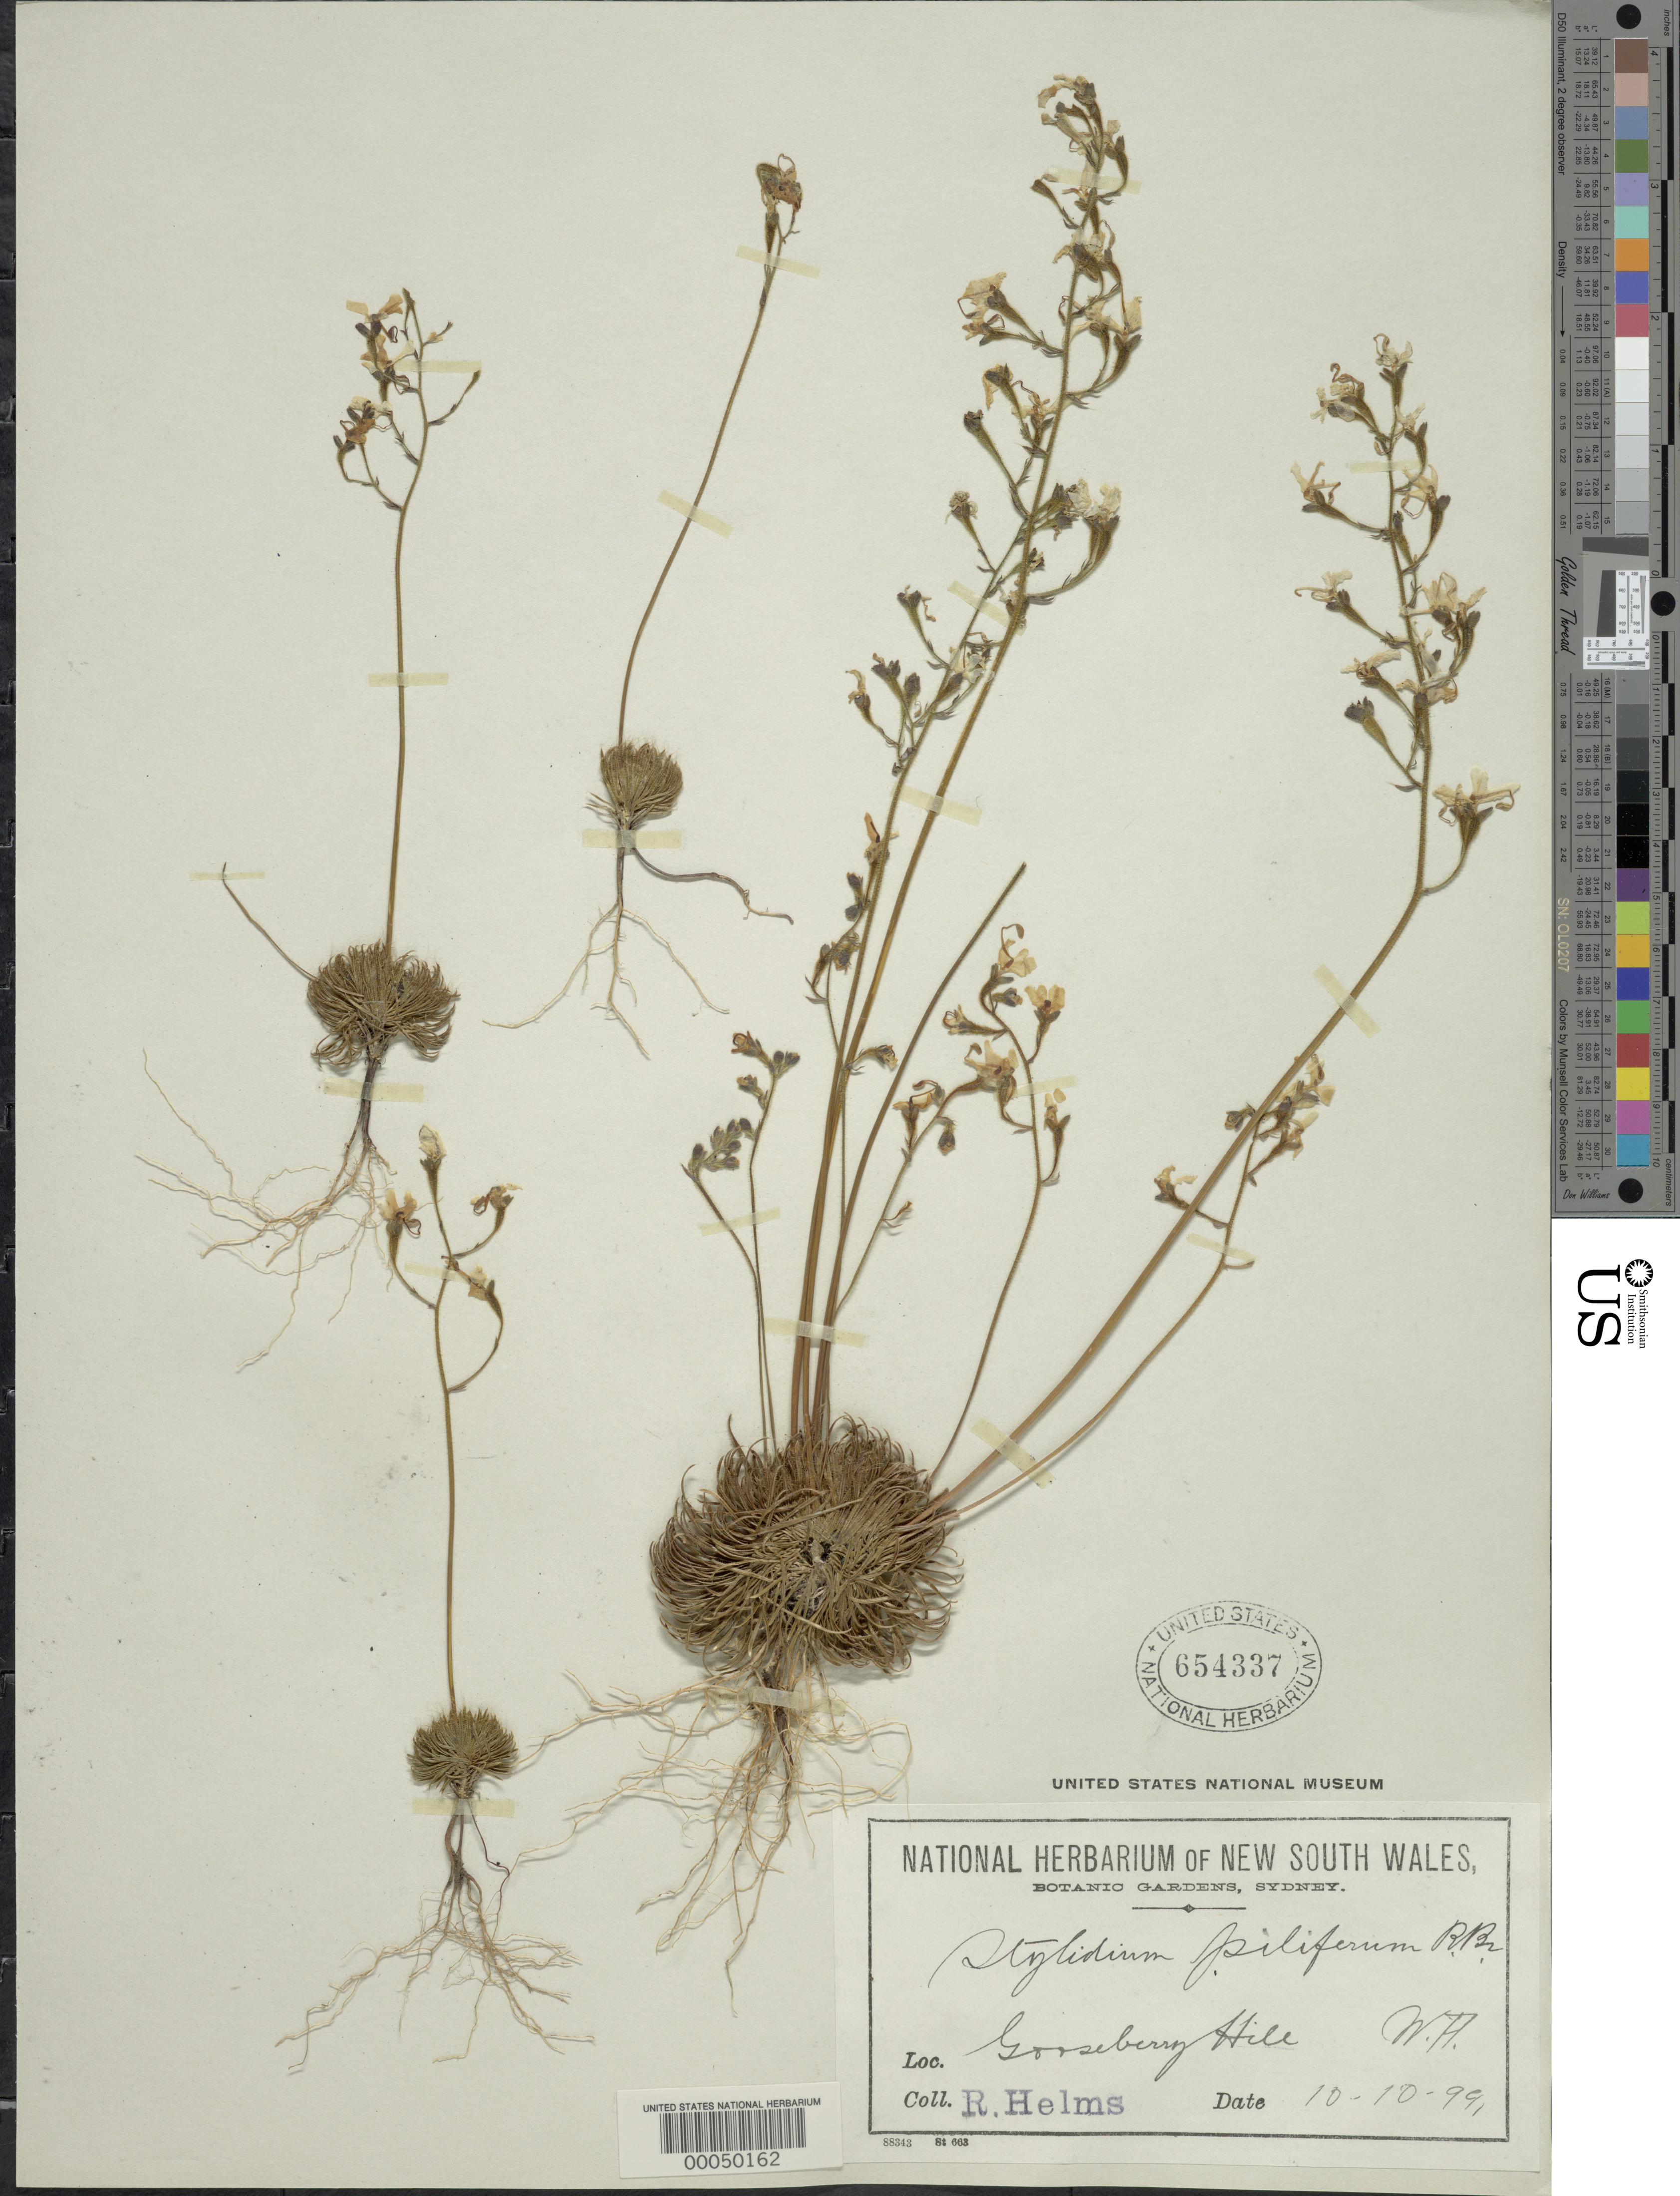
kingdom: Plantae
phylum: Tracheophyta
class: Magnoliopsida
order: Asterales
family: Stylidiaceae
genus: Stylidium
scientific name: Stylidium piliferum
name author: R. Br.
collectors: R. Helms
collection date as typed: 10 Oct 1899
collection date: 1899-10-10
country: Australia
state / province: New South Wales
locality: Gooseberry hill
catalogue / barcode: US 654337